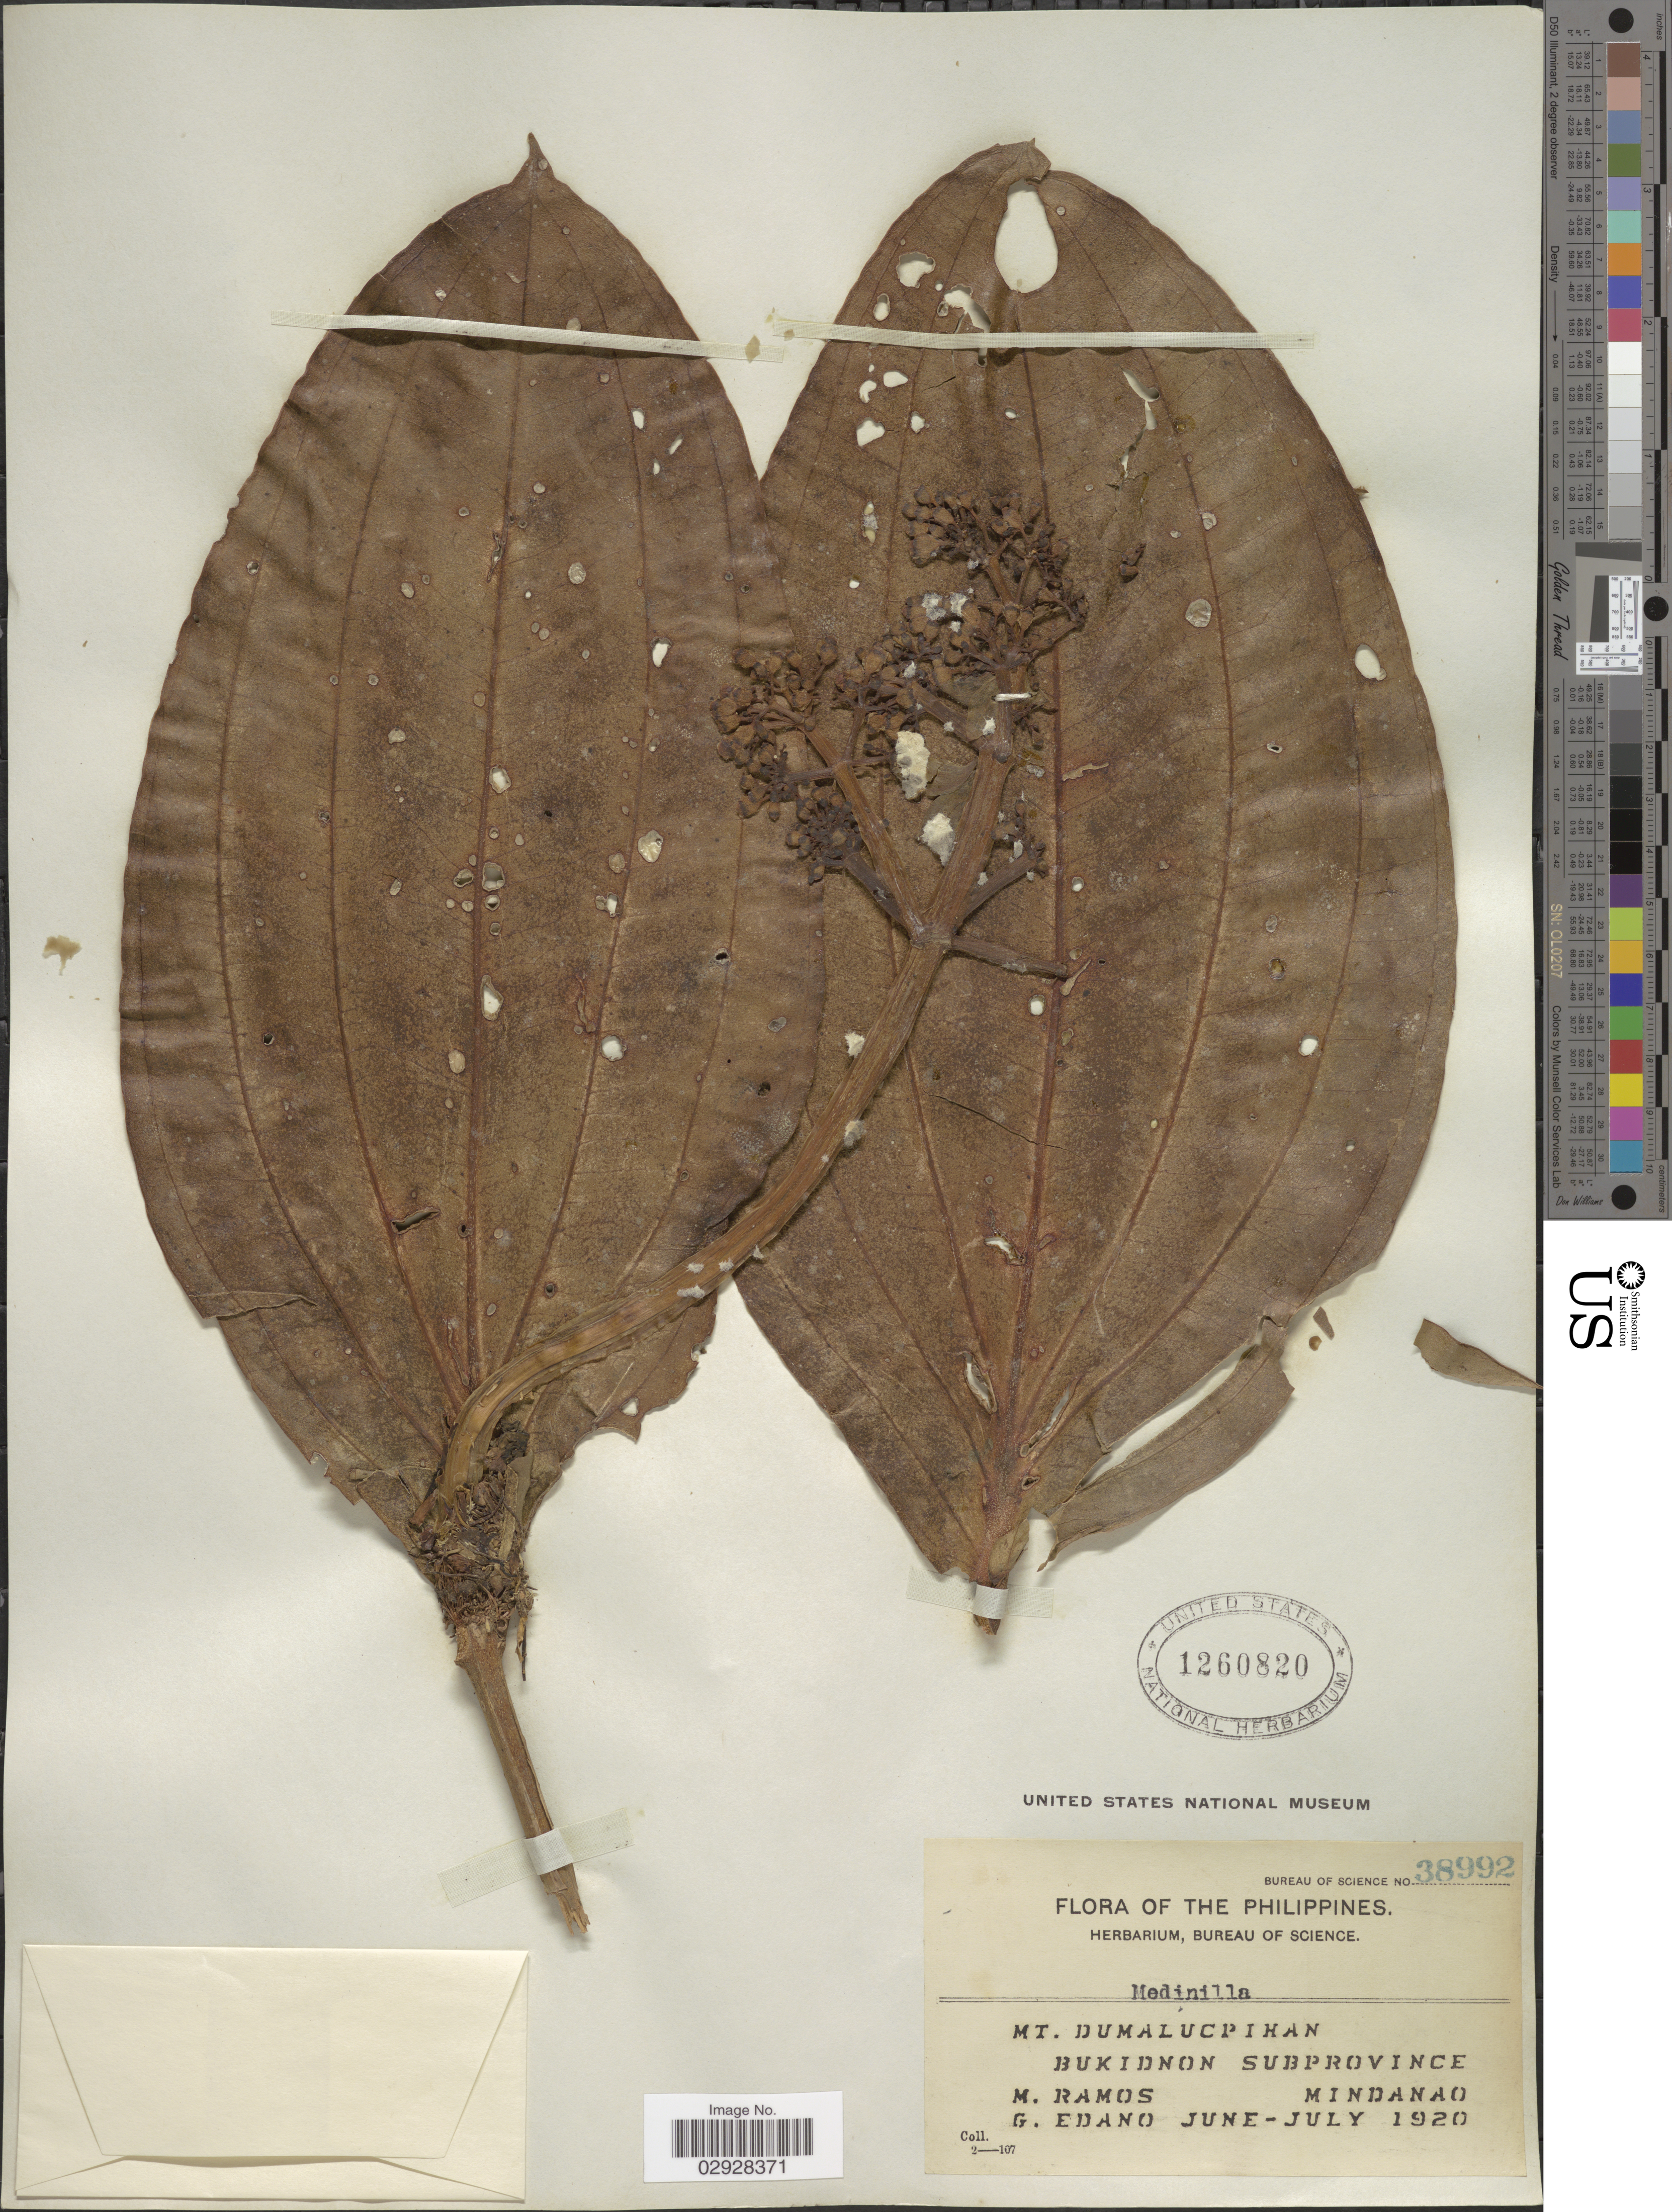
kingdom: Plantae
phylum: Tracheophyta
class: Magnoliopsida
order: Myrtales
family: Melastomataceae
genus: Medinilla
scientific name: Medinilla sp.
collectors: M. Balderamos & G. Edaño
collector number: Bureau of Science 38992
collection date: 1920-06/1920-07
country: Philippines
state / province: Northern Mindanao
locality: Mt. Dumalucpihan, Bukidnon Subprovince Mindanao.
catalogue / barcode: US 1260820